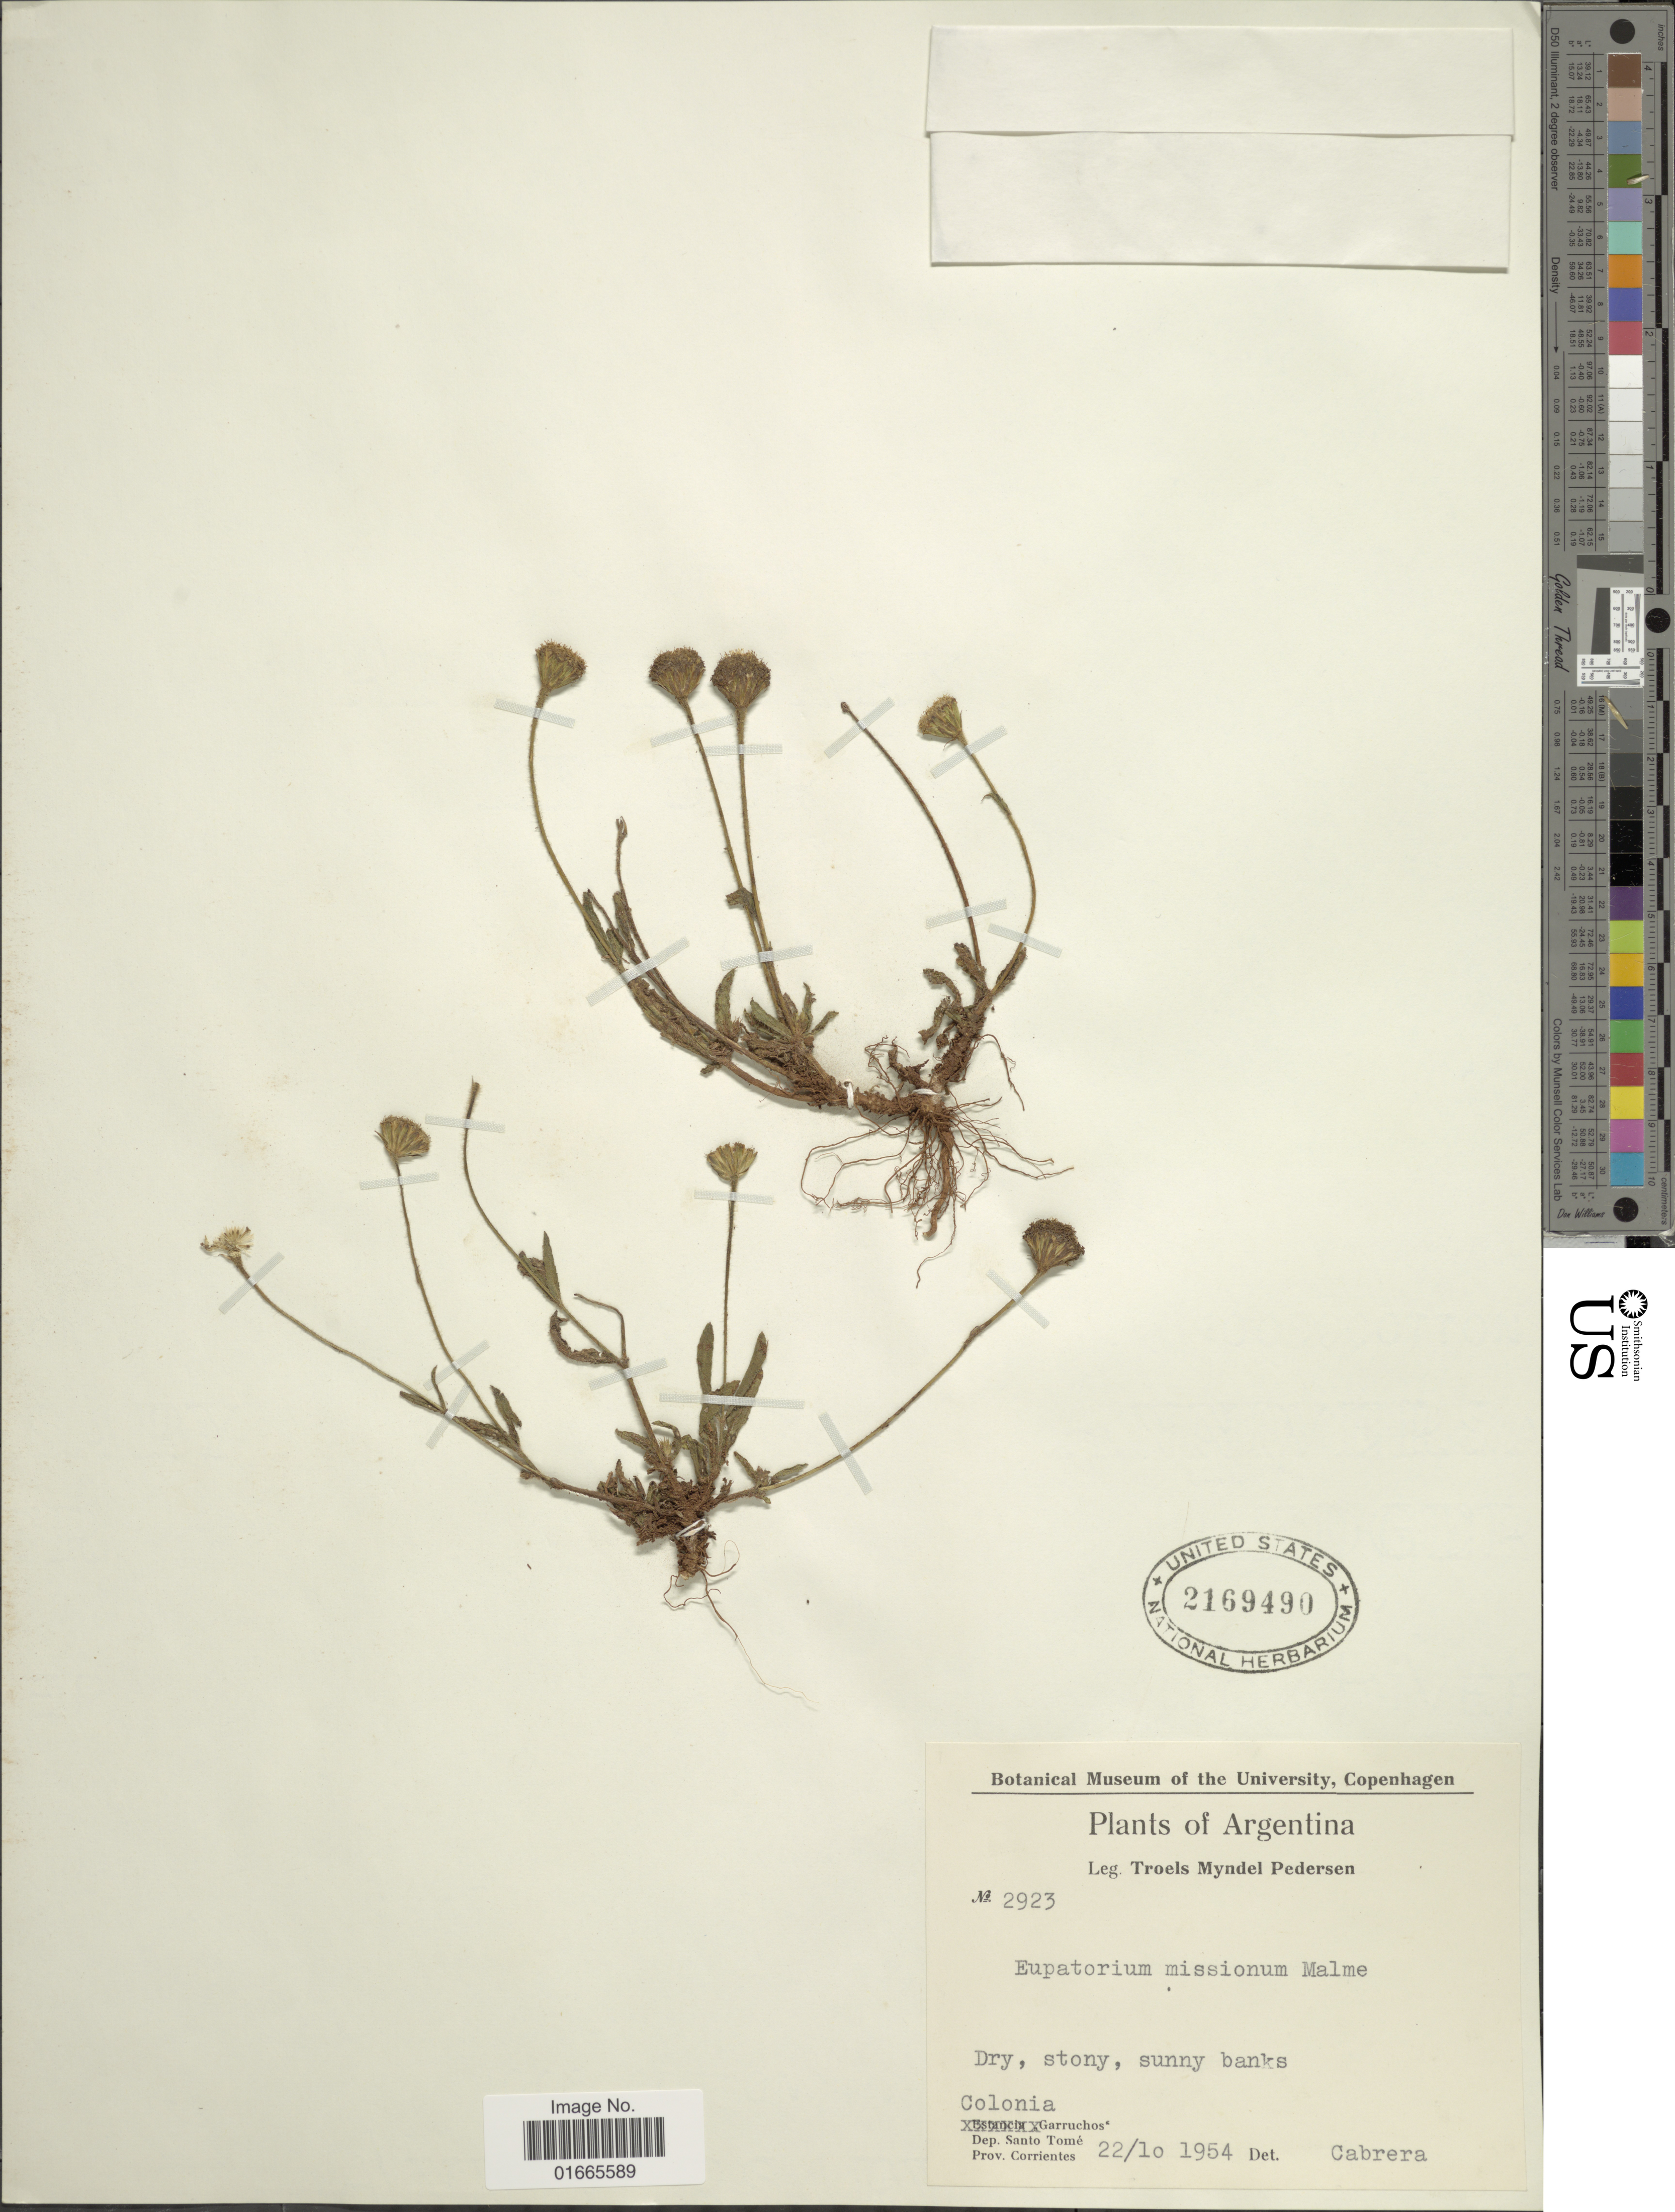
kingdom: Plantae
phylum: Tracheophyta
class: Magnoliopsida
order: Asterales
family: Asteraceae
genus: Praxelis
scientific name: Praxelis missiona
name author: (Malme) R.M. King & H. Rob.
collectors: T. Pederson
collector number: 2923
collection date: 1954-10-22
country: Argentina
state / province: Corrientes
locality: Colonia Garruchos, Dep. Santo Tomé, Prov. Corrientes.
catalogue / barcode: US 2169490